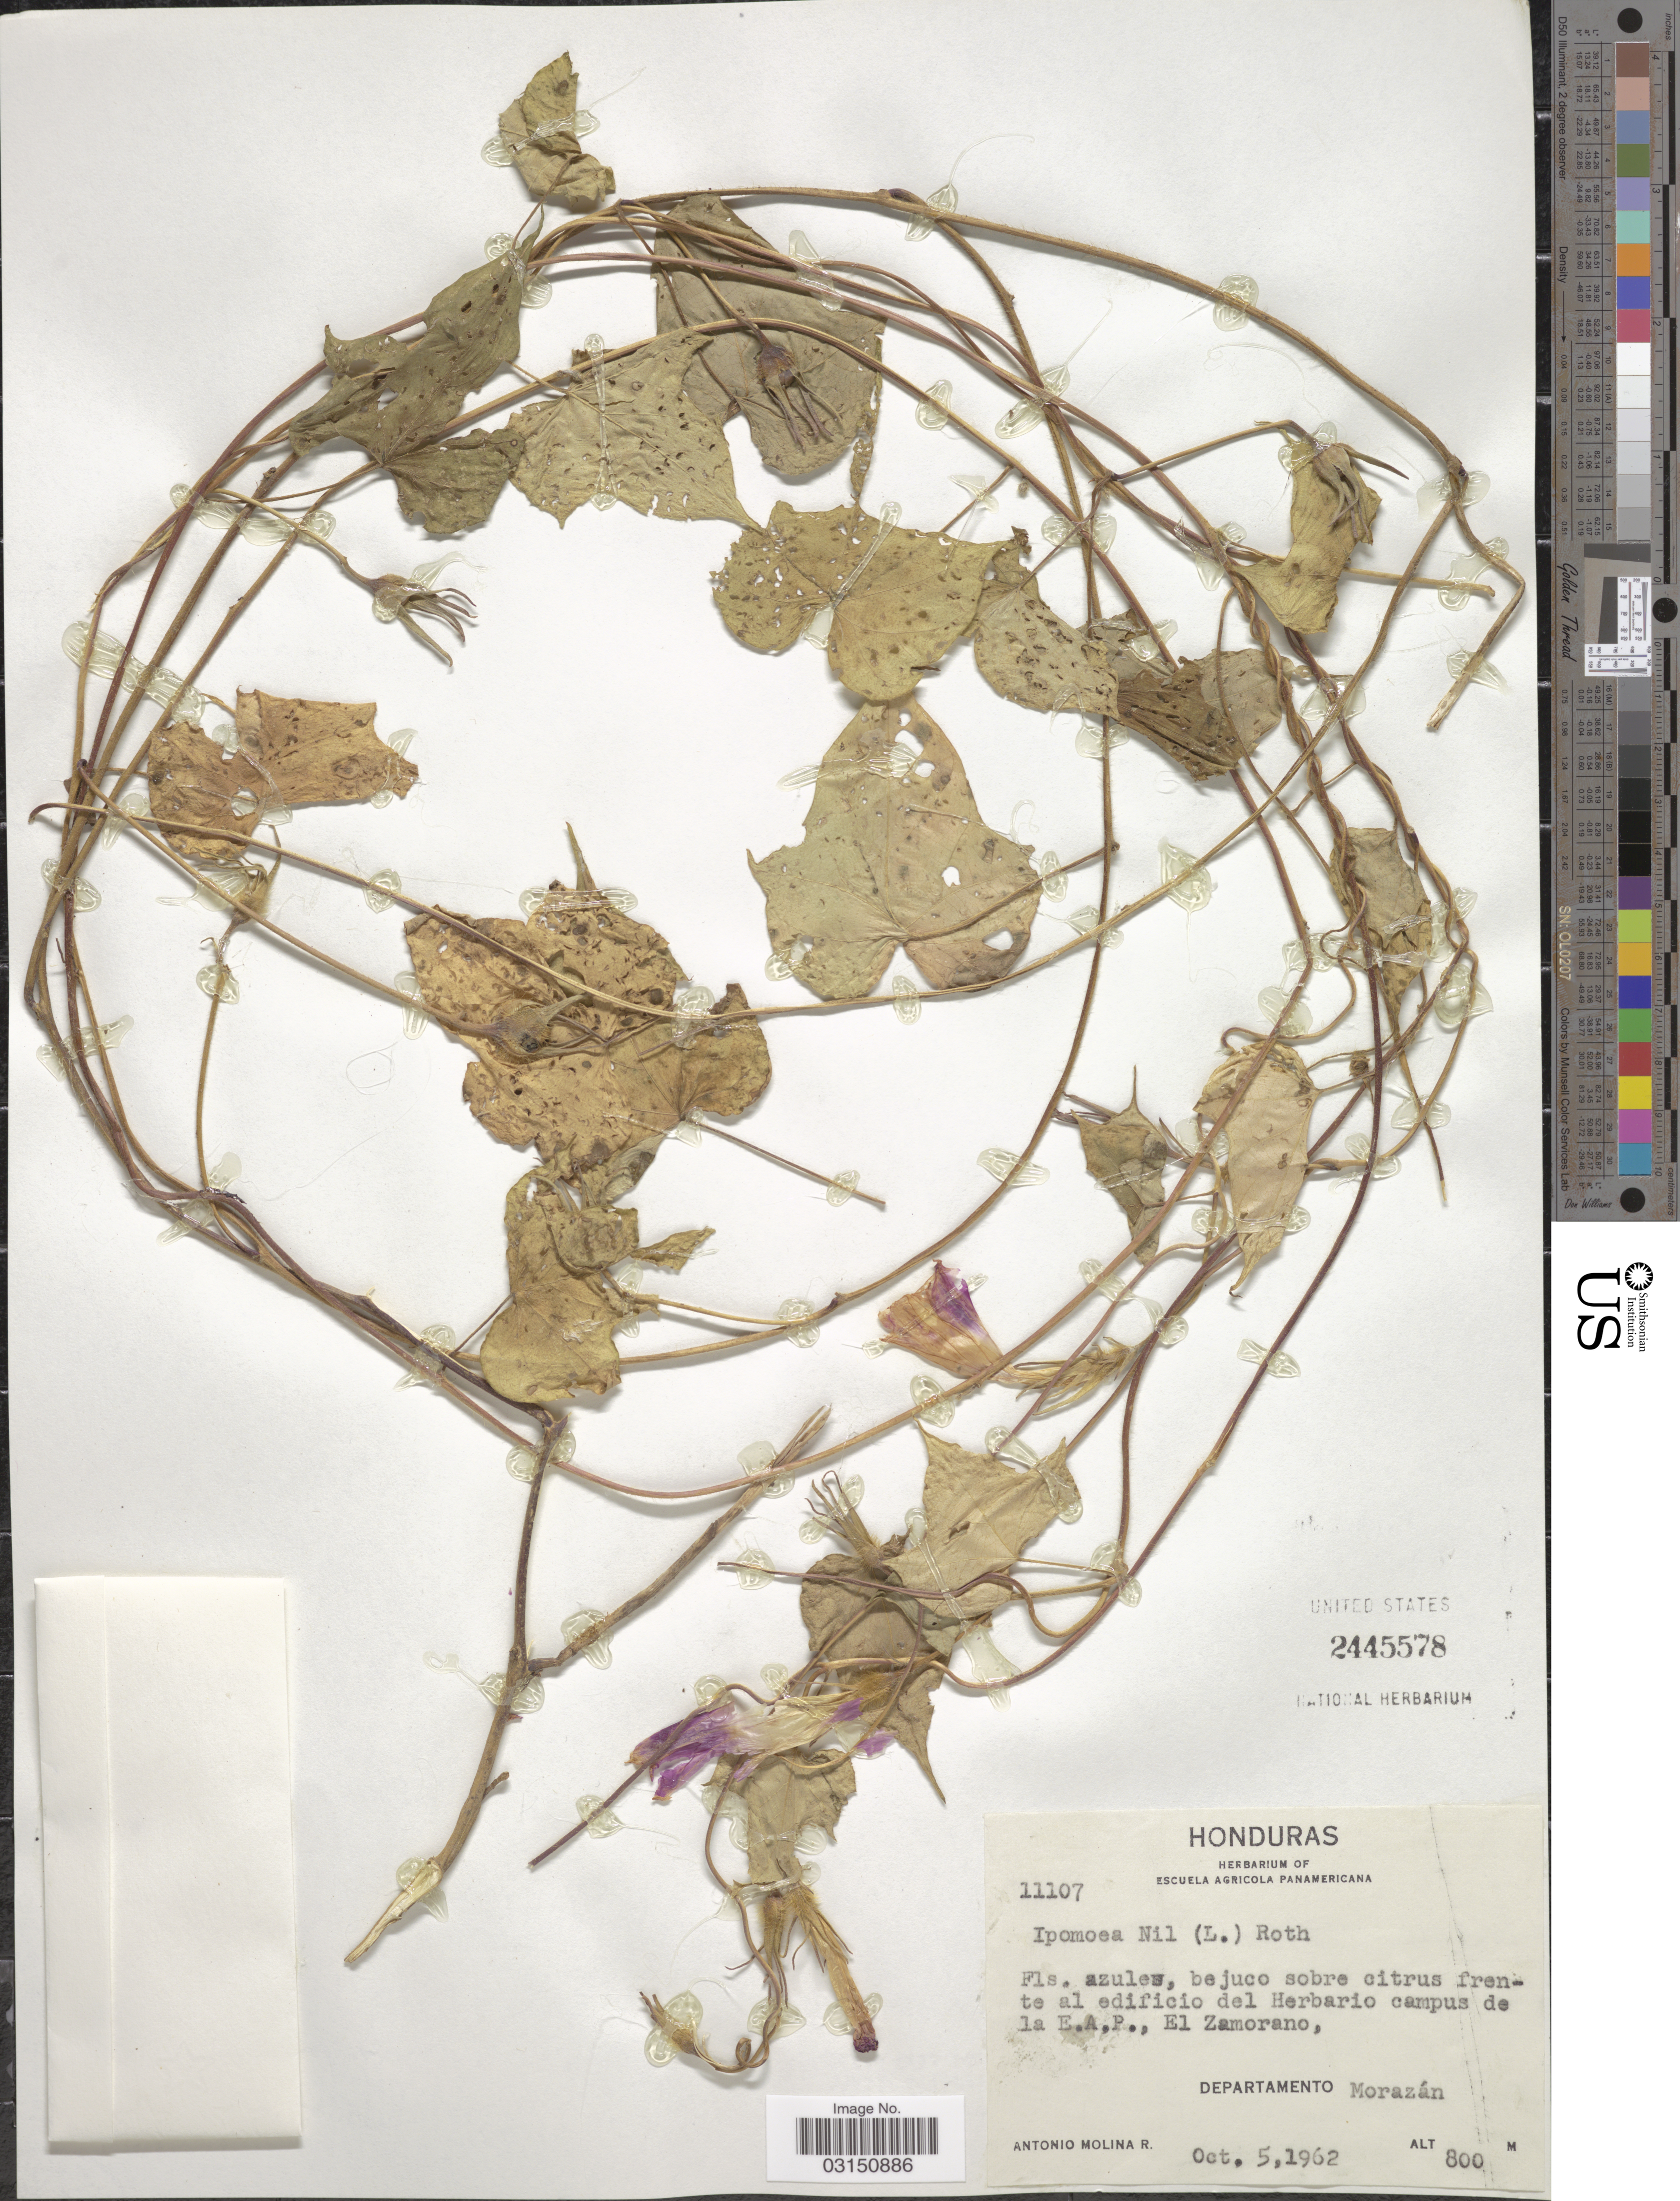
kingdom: Plantae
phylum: Tracheophyta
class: Magnoliopsida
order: Solanales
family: Convolvulaceae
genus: Ipomoea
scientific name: Ipomoea nil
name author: (L.) Roth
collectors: A. Molina R.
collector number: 11107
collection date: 1962-10-05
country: Honduras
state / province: Fco. Morazán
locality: Edificio del Herbario campus de la E.A.P., El Zamorano, Departamento Morazán.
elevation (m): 800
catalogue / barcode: US 2445578